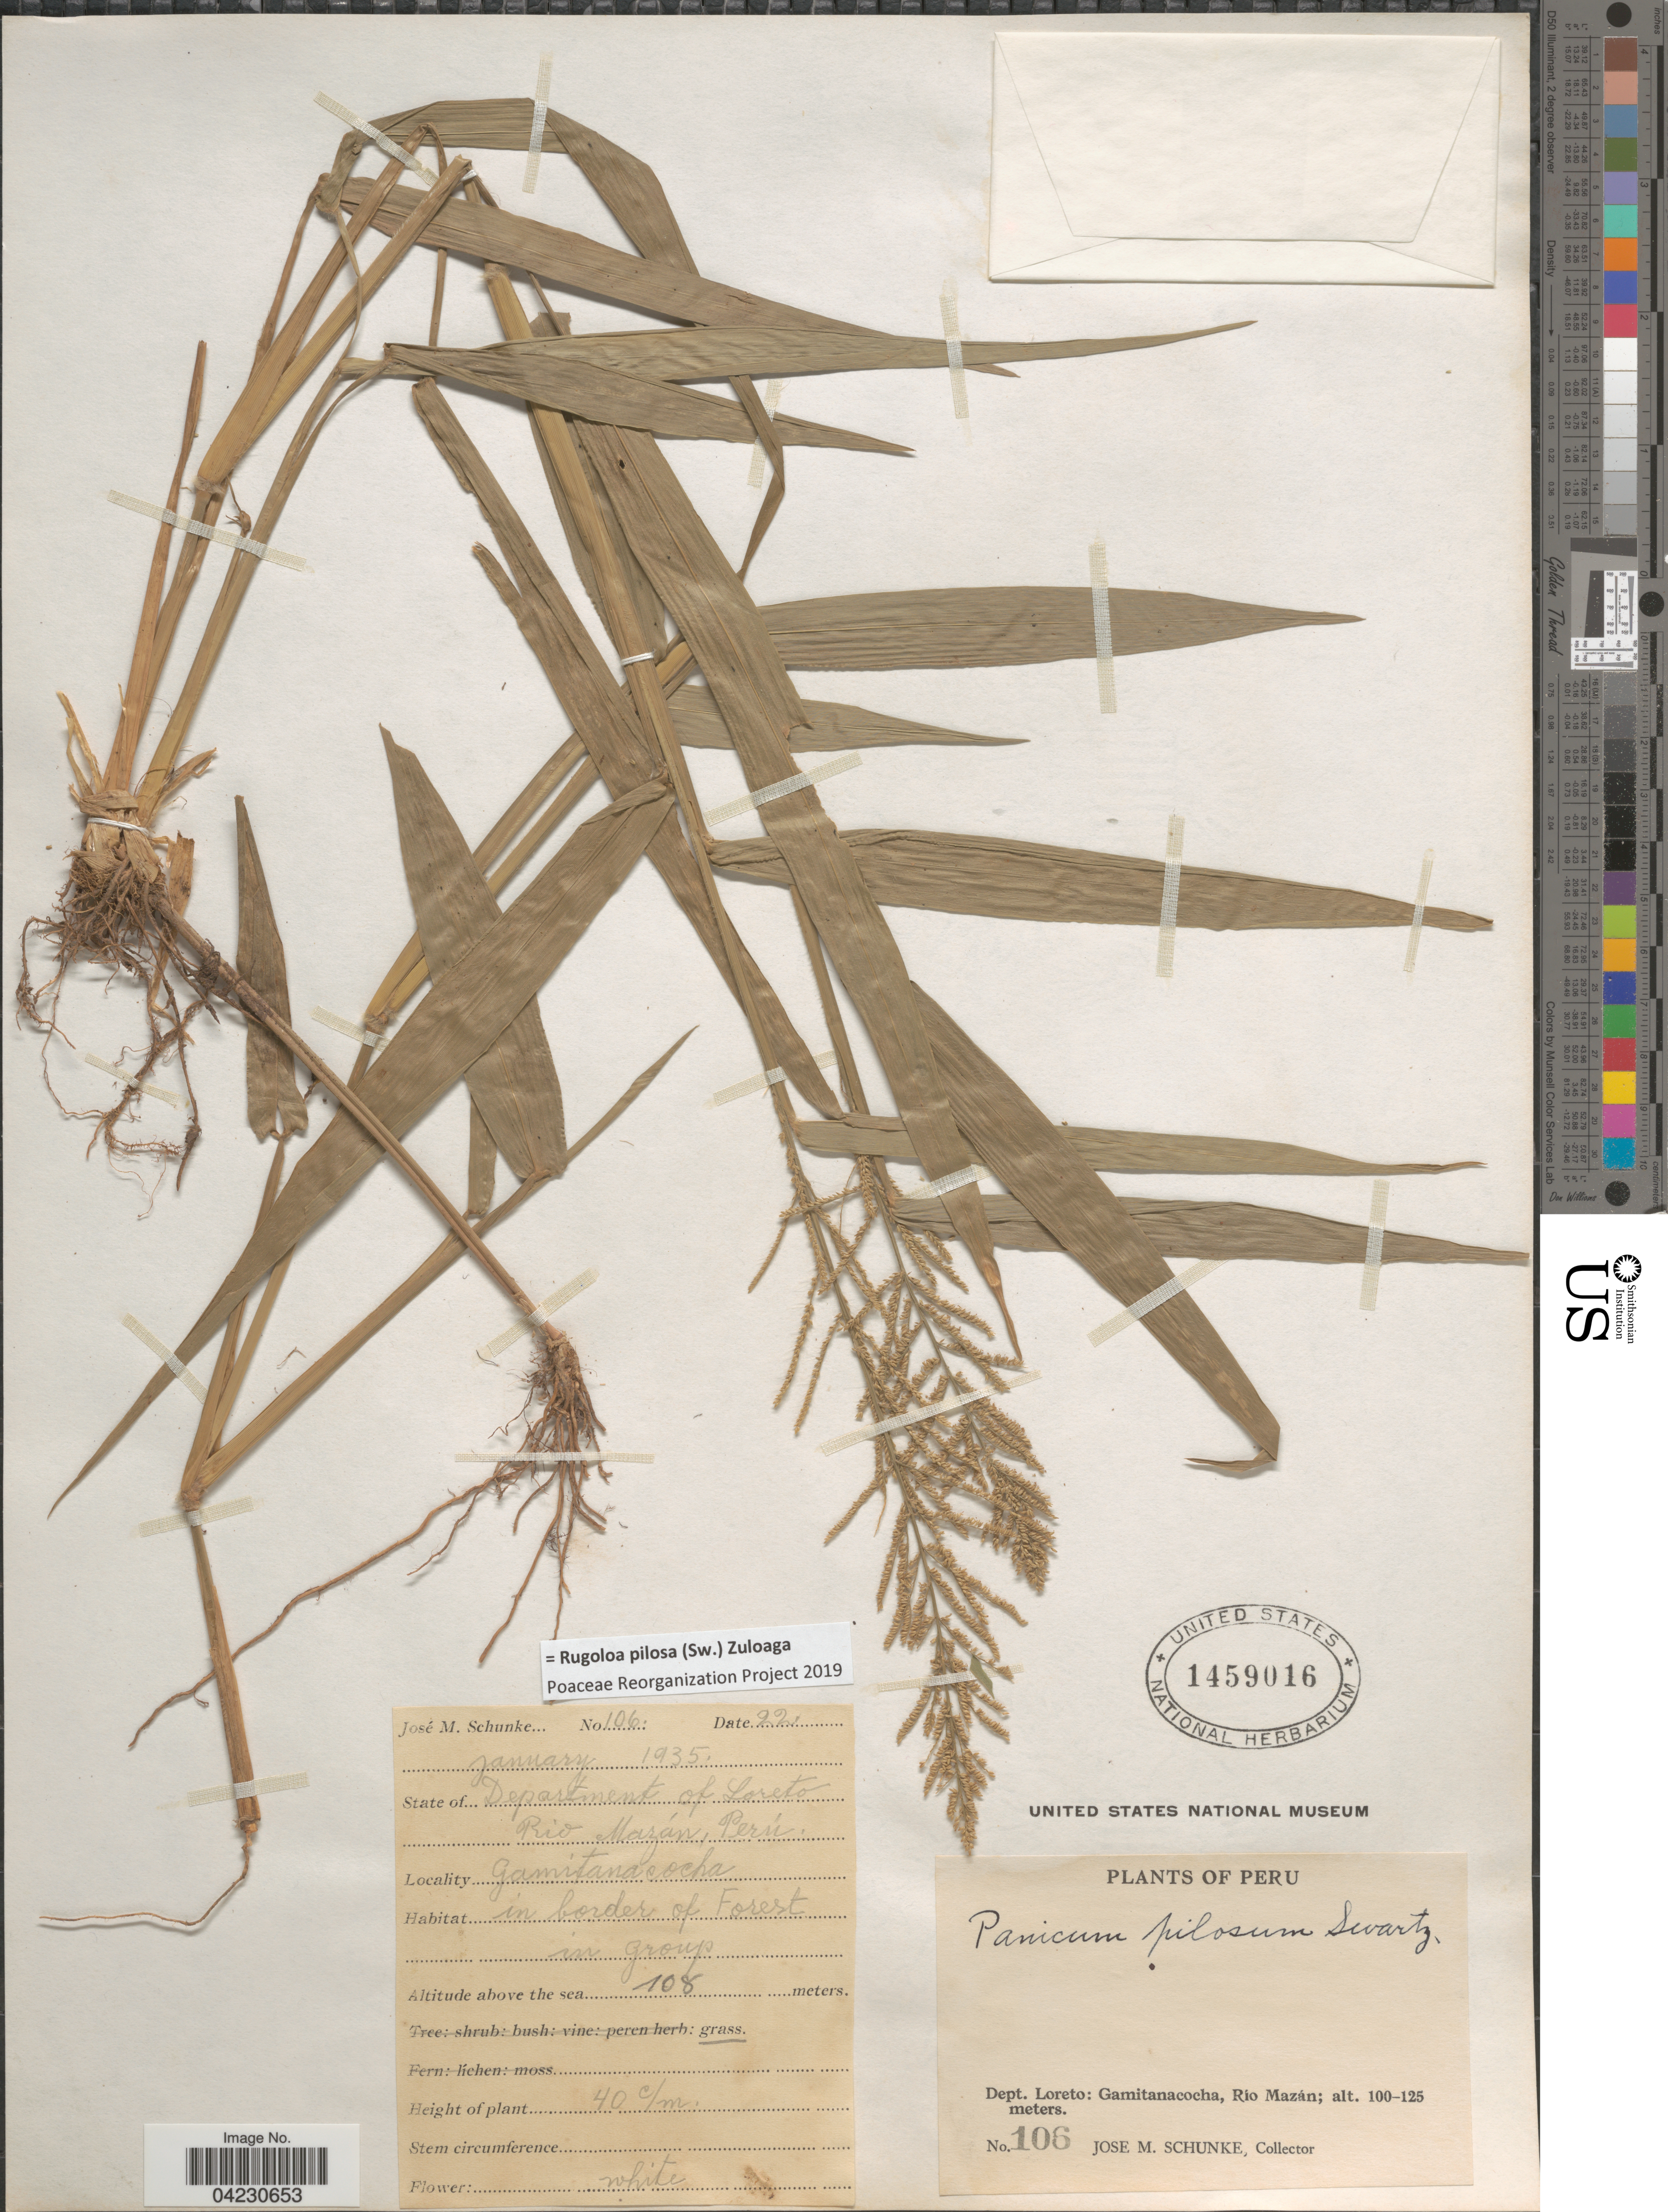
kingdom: Plantae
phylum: Tracheophyta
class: Liliopsida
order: Poales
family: Poaceae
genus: Rugoloa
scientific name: Rugoloa pilosa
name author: (Sw.) Zuloaga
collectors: J. M. Schunke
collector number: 106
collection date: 1935-01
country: Peru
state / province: Loreto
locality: Department of Loreto. Rio Mazán. In border of Forest in group. Gamitanacocha.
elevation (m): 108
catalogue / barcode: US 1459016